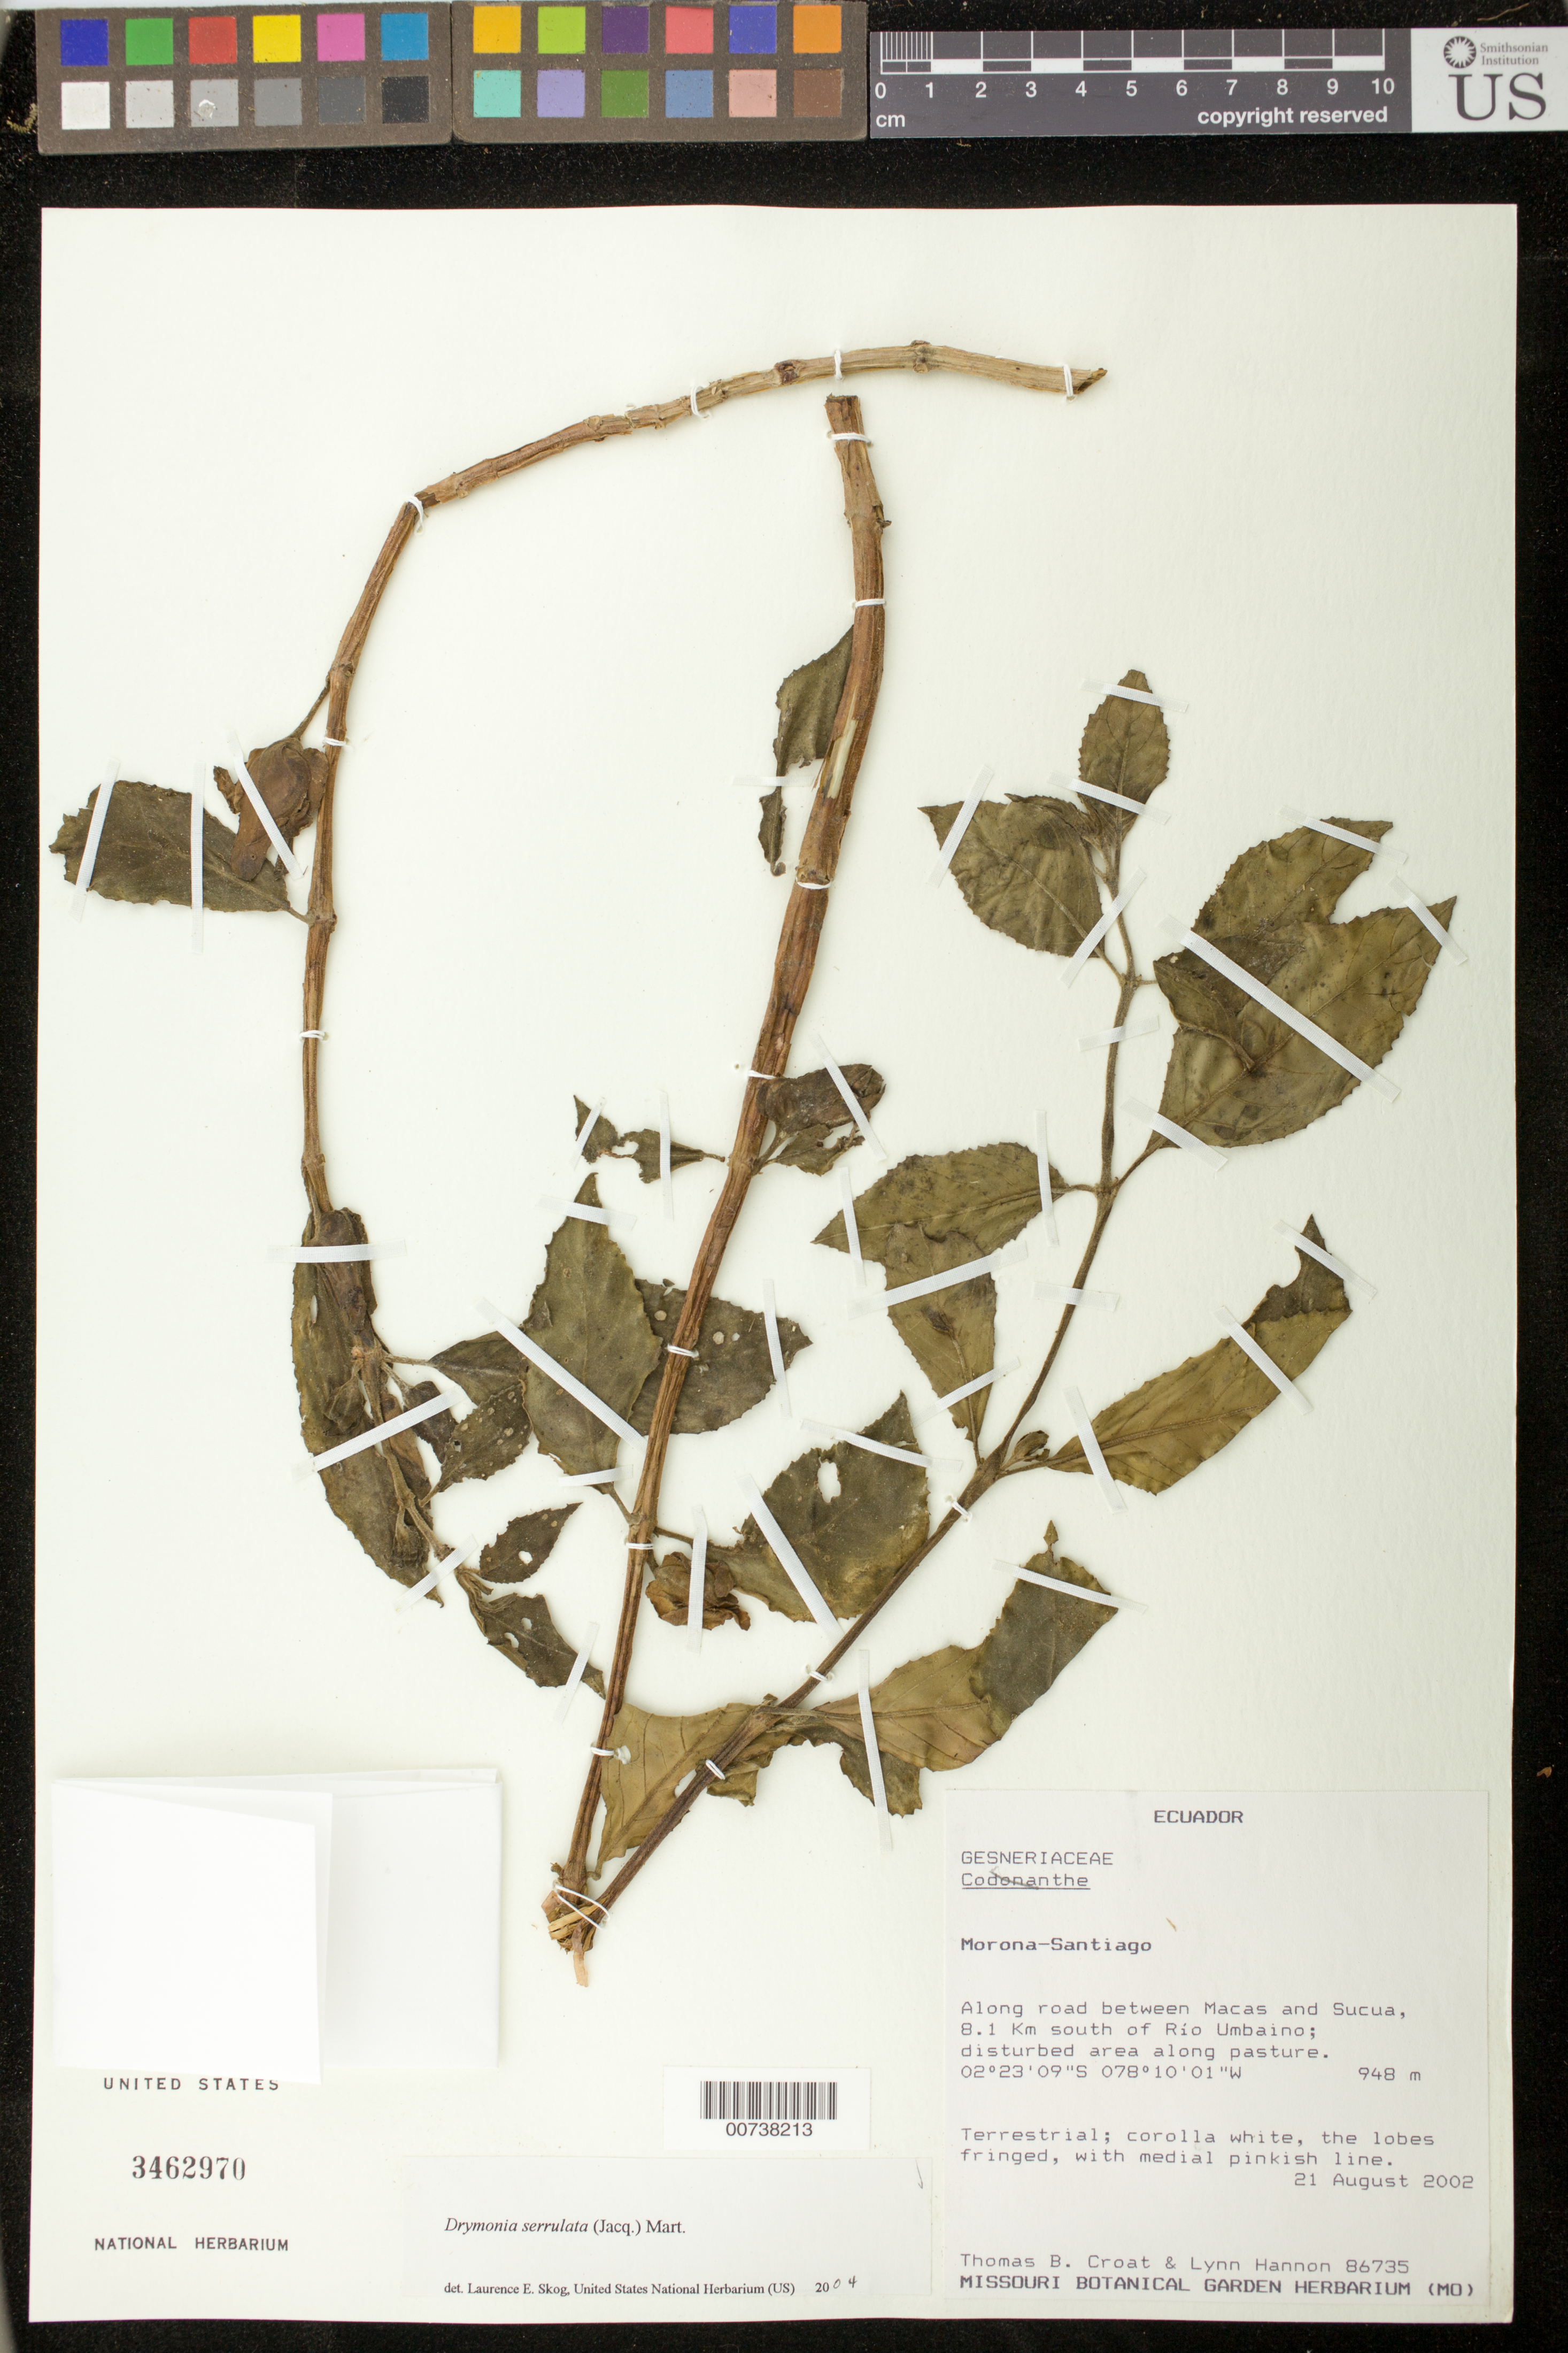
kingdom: Plantae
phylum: Tracheophyta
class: Magnoliopsida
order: Lamiales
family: Gesneriaceae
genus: Drymonia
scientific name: Drymonia serrulata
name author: (Jacq.) Mart.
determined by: Skog, Laurence E.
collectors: T. B. Croat & L. Hannon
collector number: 86735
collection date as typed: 21 Aug 2002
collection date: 2002-08-21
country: Ecuador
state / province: Morona-Santiago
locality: Along road between Macas and Sucua, 8.1 km south of Río Umbaino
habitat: Disturbed area along pasture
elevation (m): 948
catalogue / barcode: US 3462970